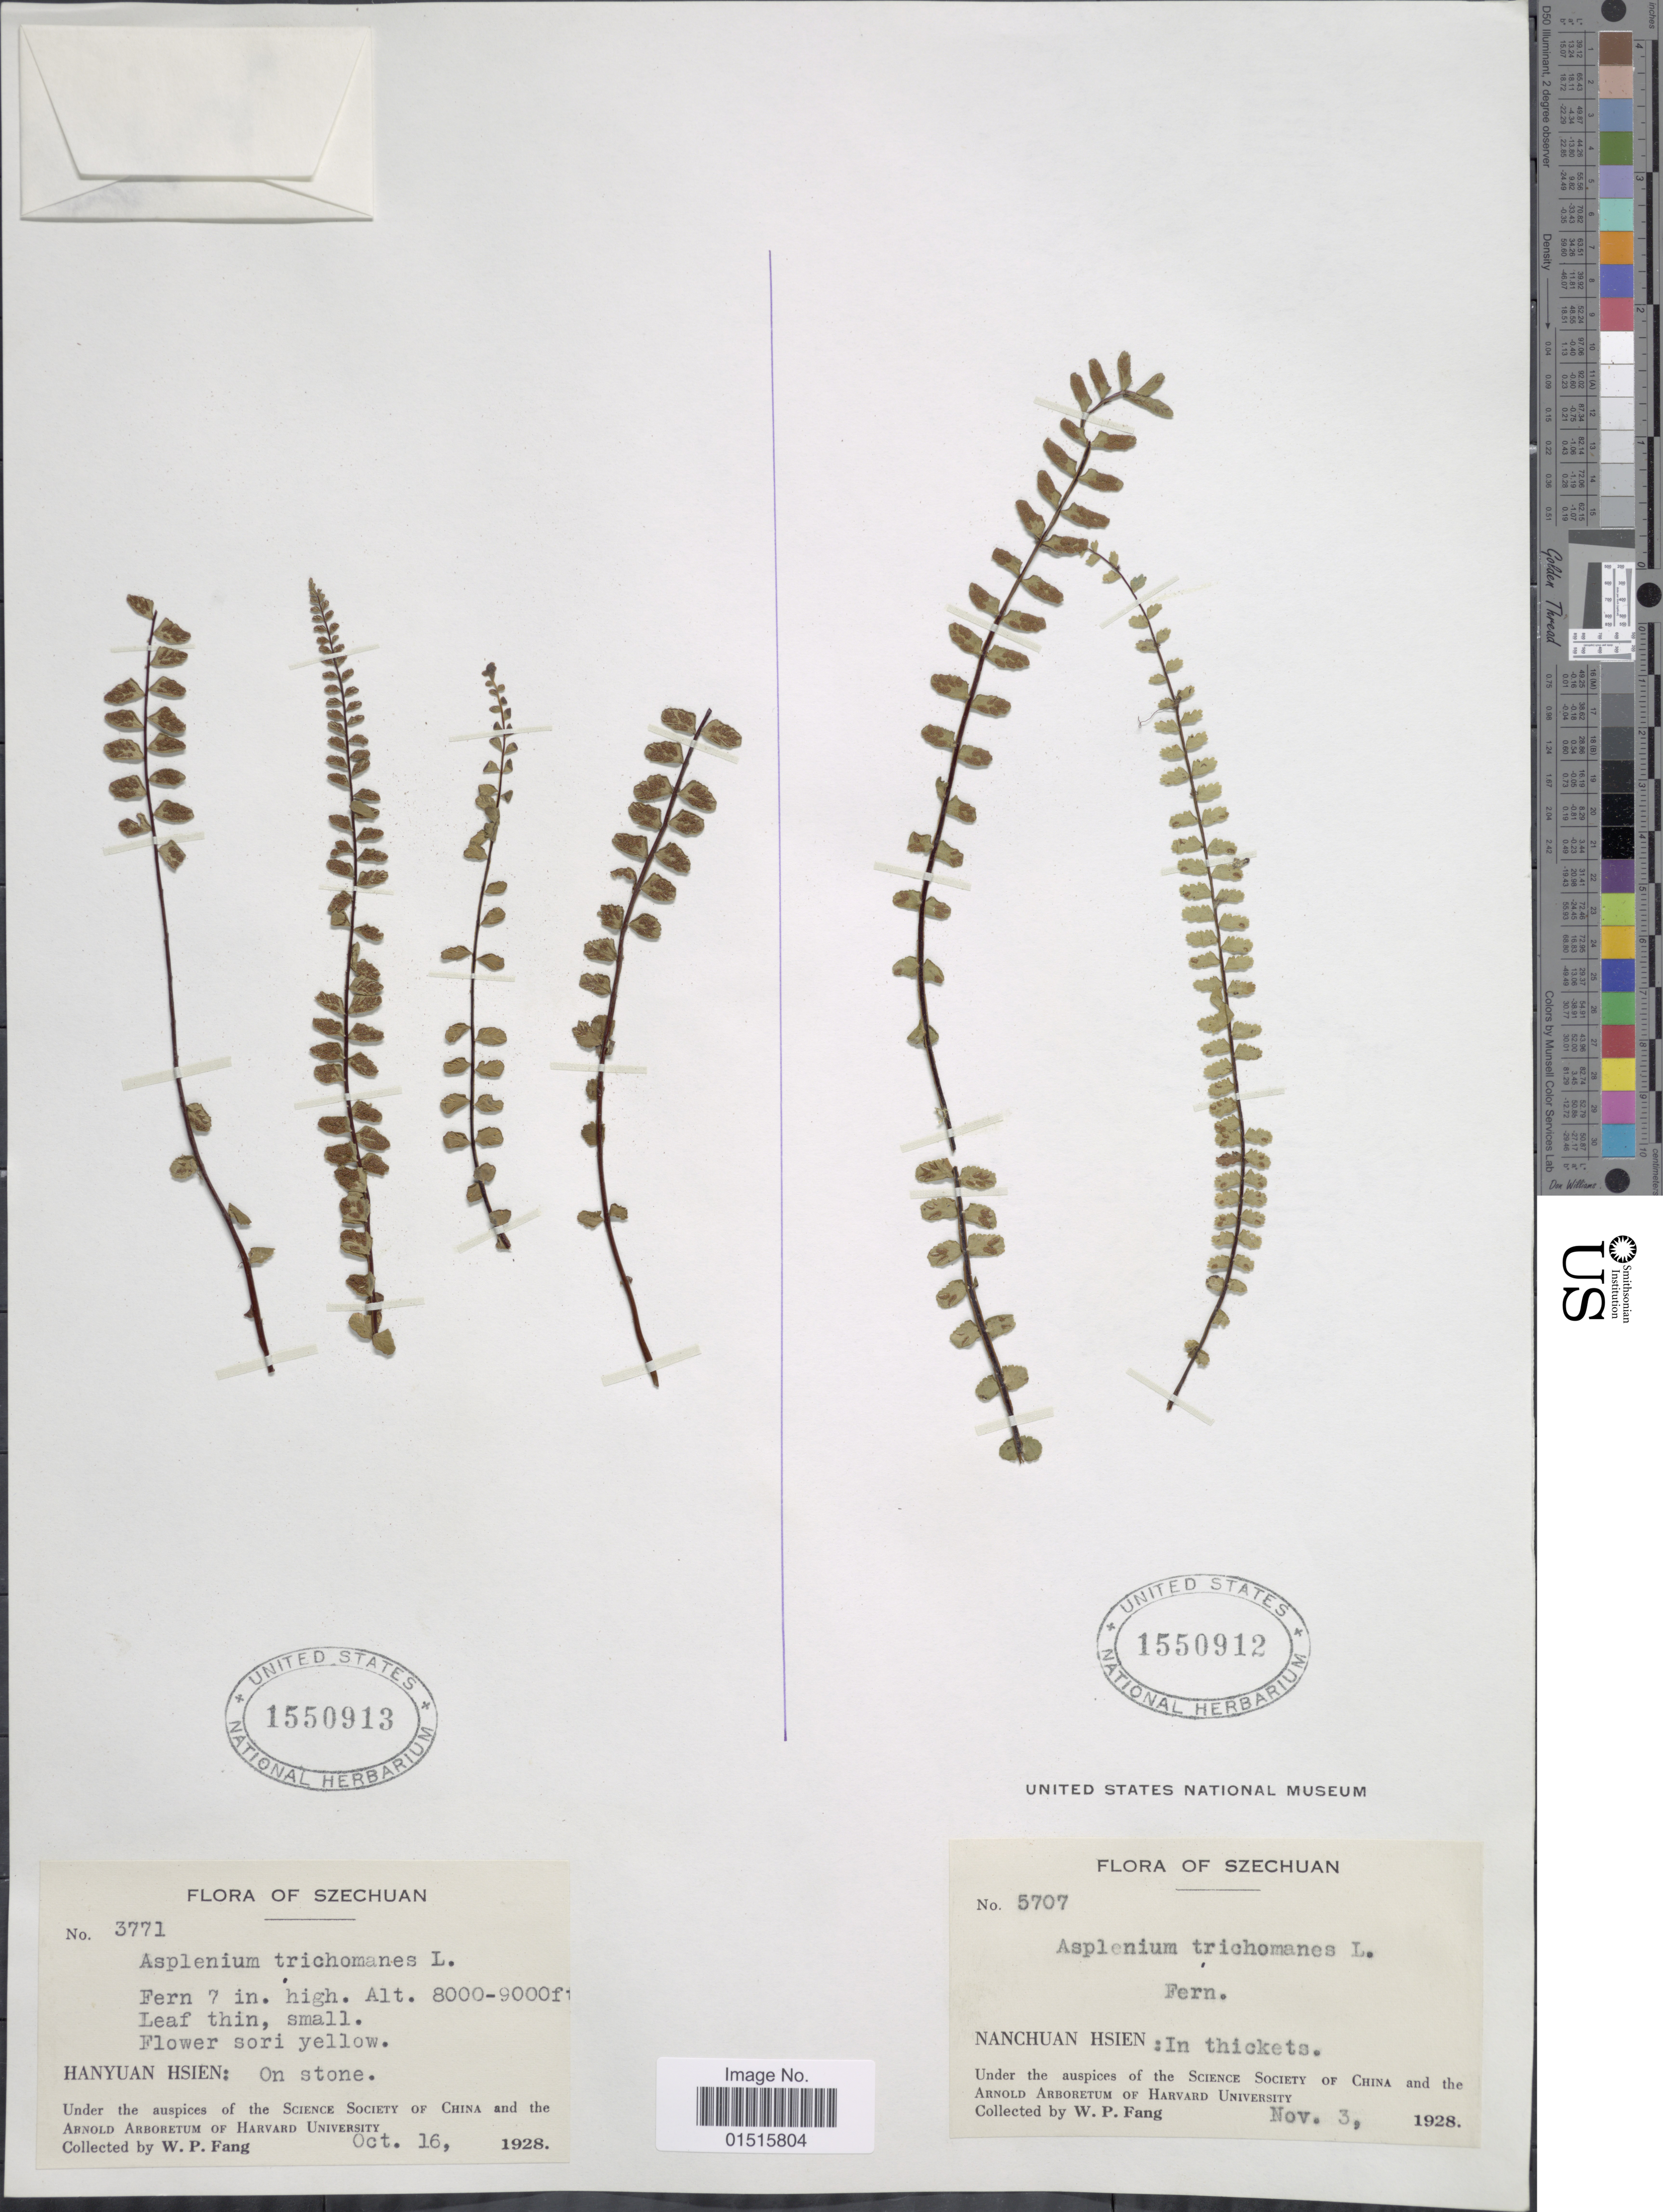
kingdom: Plantae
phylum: Tracheophyta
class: Polypodiopsida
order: Polypodiales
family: Aspleniaceae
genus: Asplenium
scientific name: Asplenium trichomanes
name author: L.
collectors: W. P. Fang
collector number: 3771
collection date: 1928-10-16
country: China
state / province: Sichuan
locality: Szechuan, Hanyan Hsien: on stone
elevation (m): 2438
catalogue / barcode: US 1550913-2